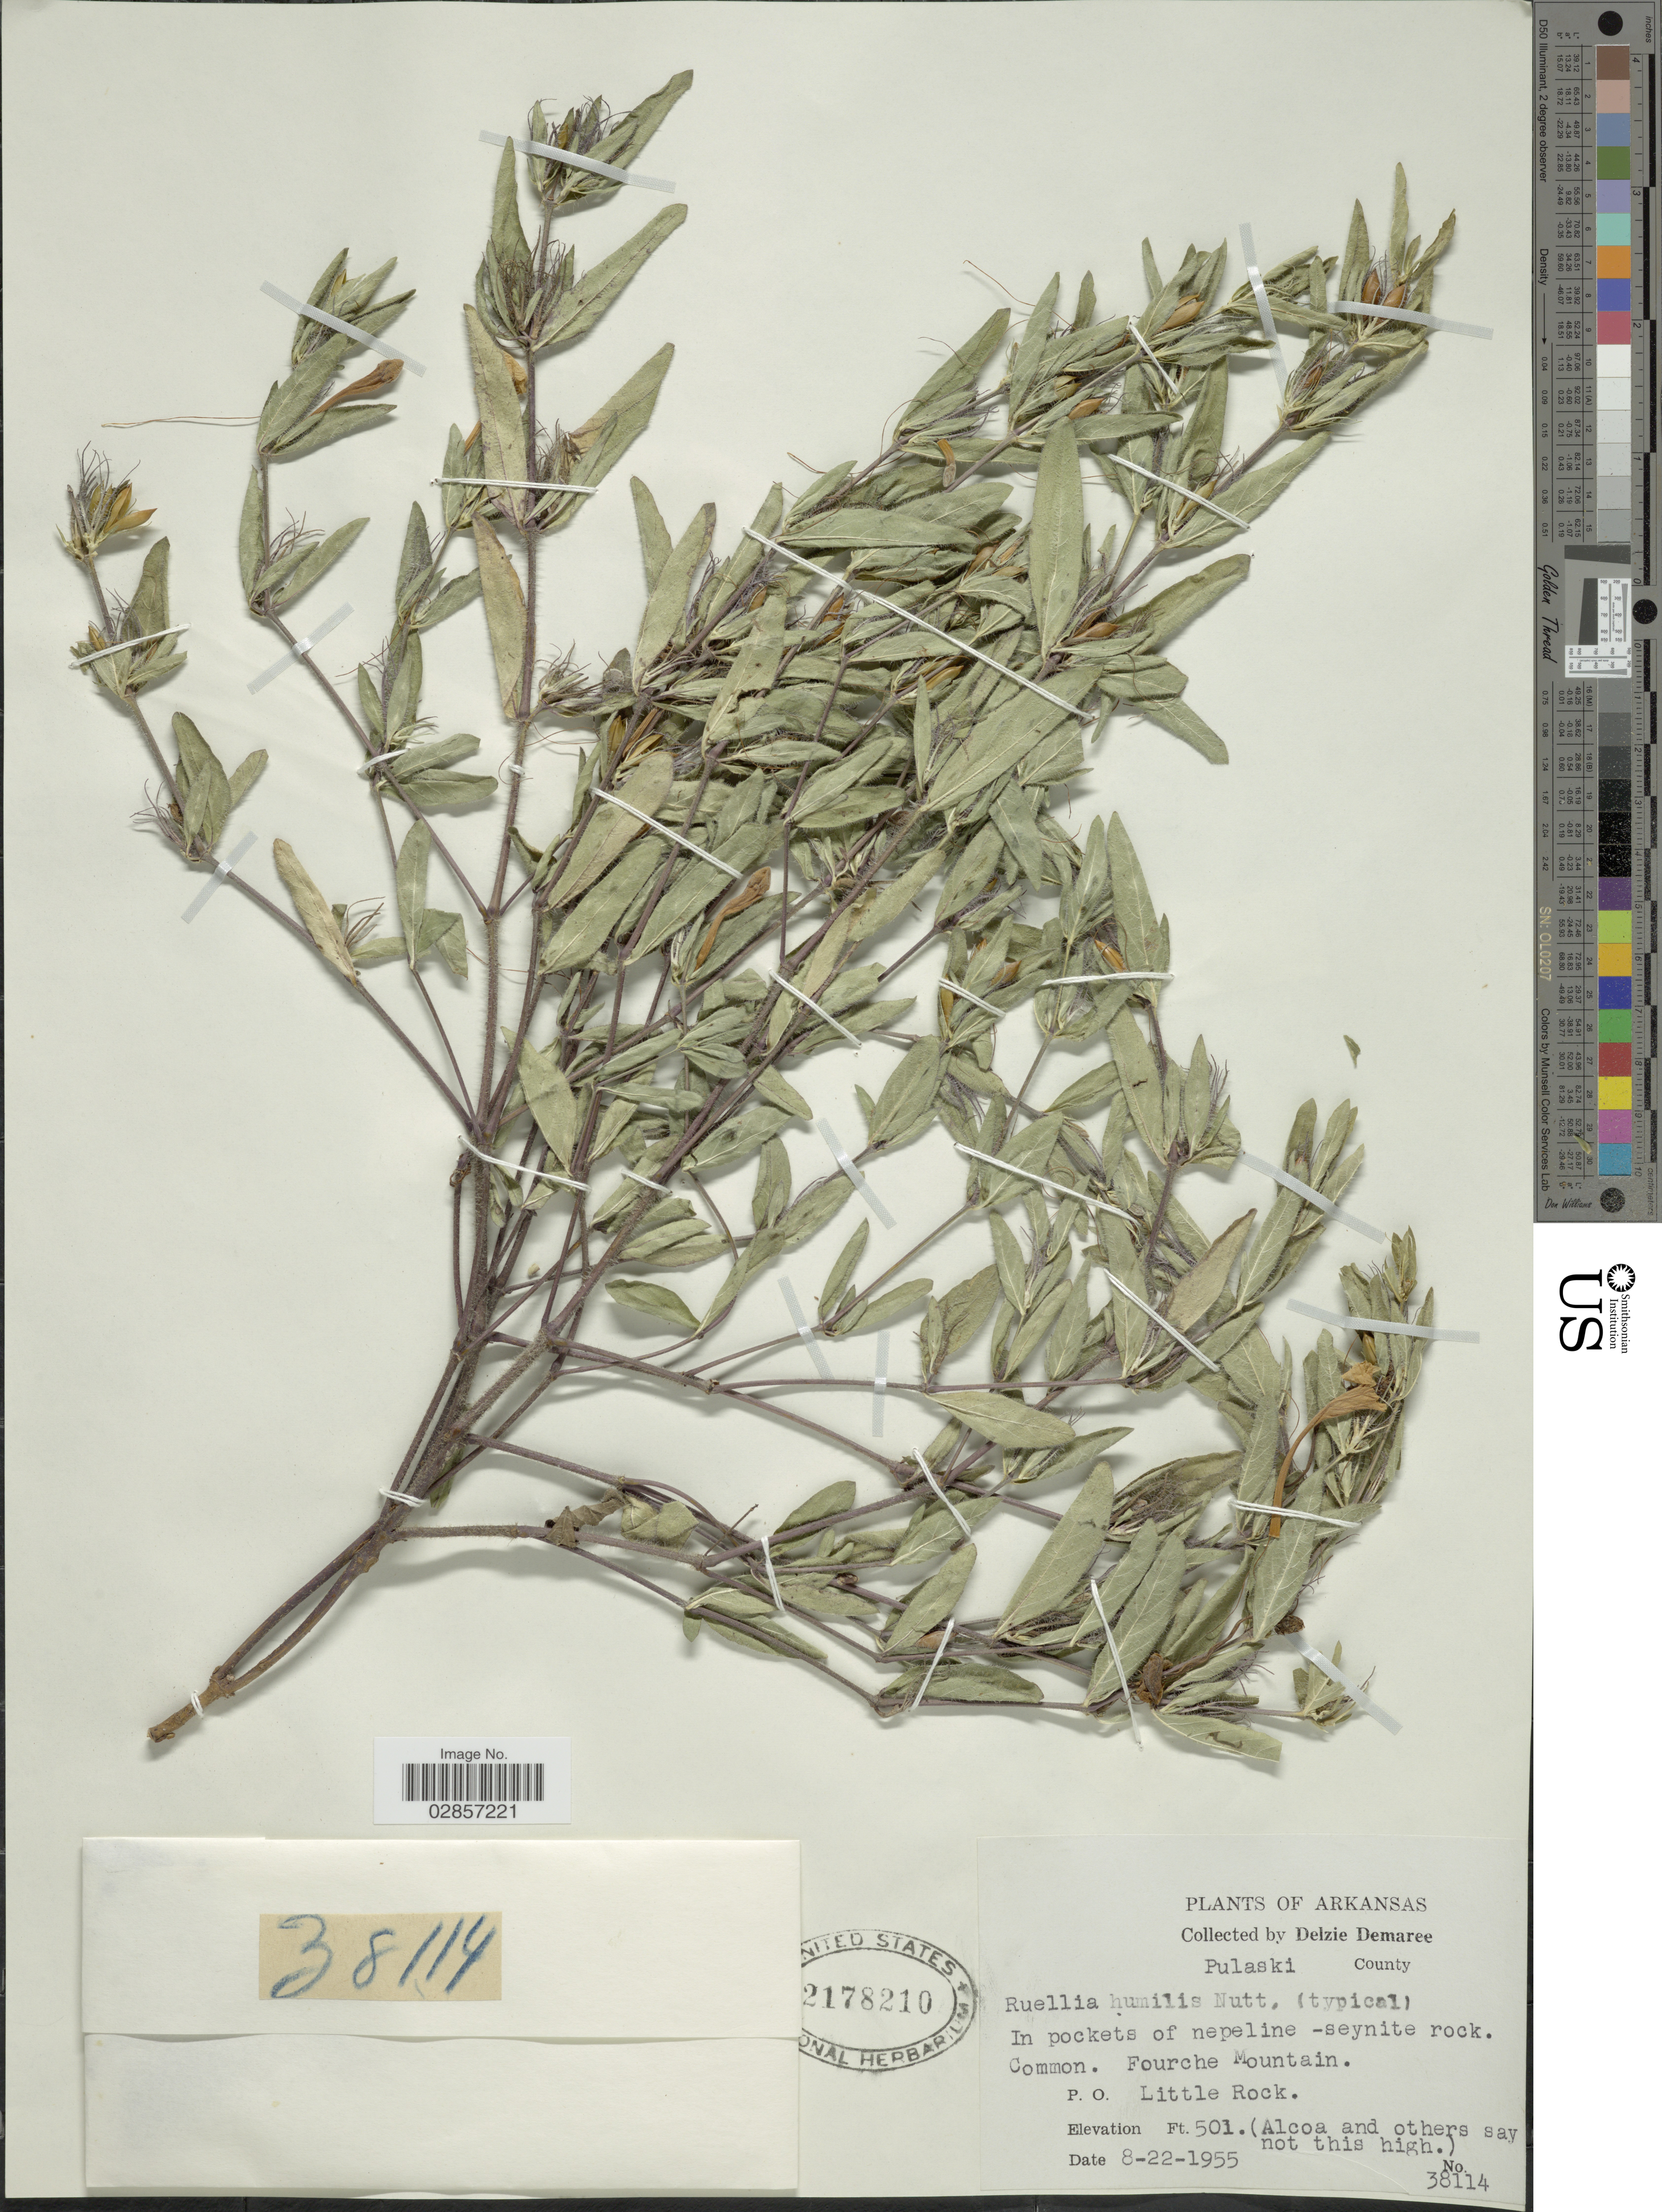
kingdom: Plantae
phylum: Tracheophyta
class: Magnoliopsida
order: Lamiales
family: Acanthaceae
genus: Ruellia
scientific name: Ruellia humilis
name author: Nutt.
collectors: D. Demaree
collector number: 38114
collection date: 1955-08-22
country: United States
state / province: Arkansas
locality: Pulaski County, Fourche Mountain, P.O. Little Rock.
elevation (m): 153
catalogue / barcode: US 2178210